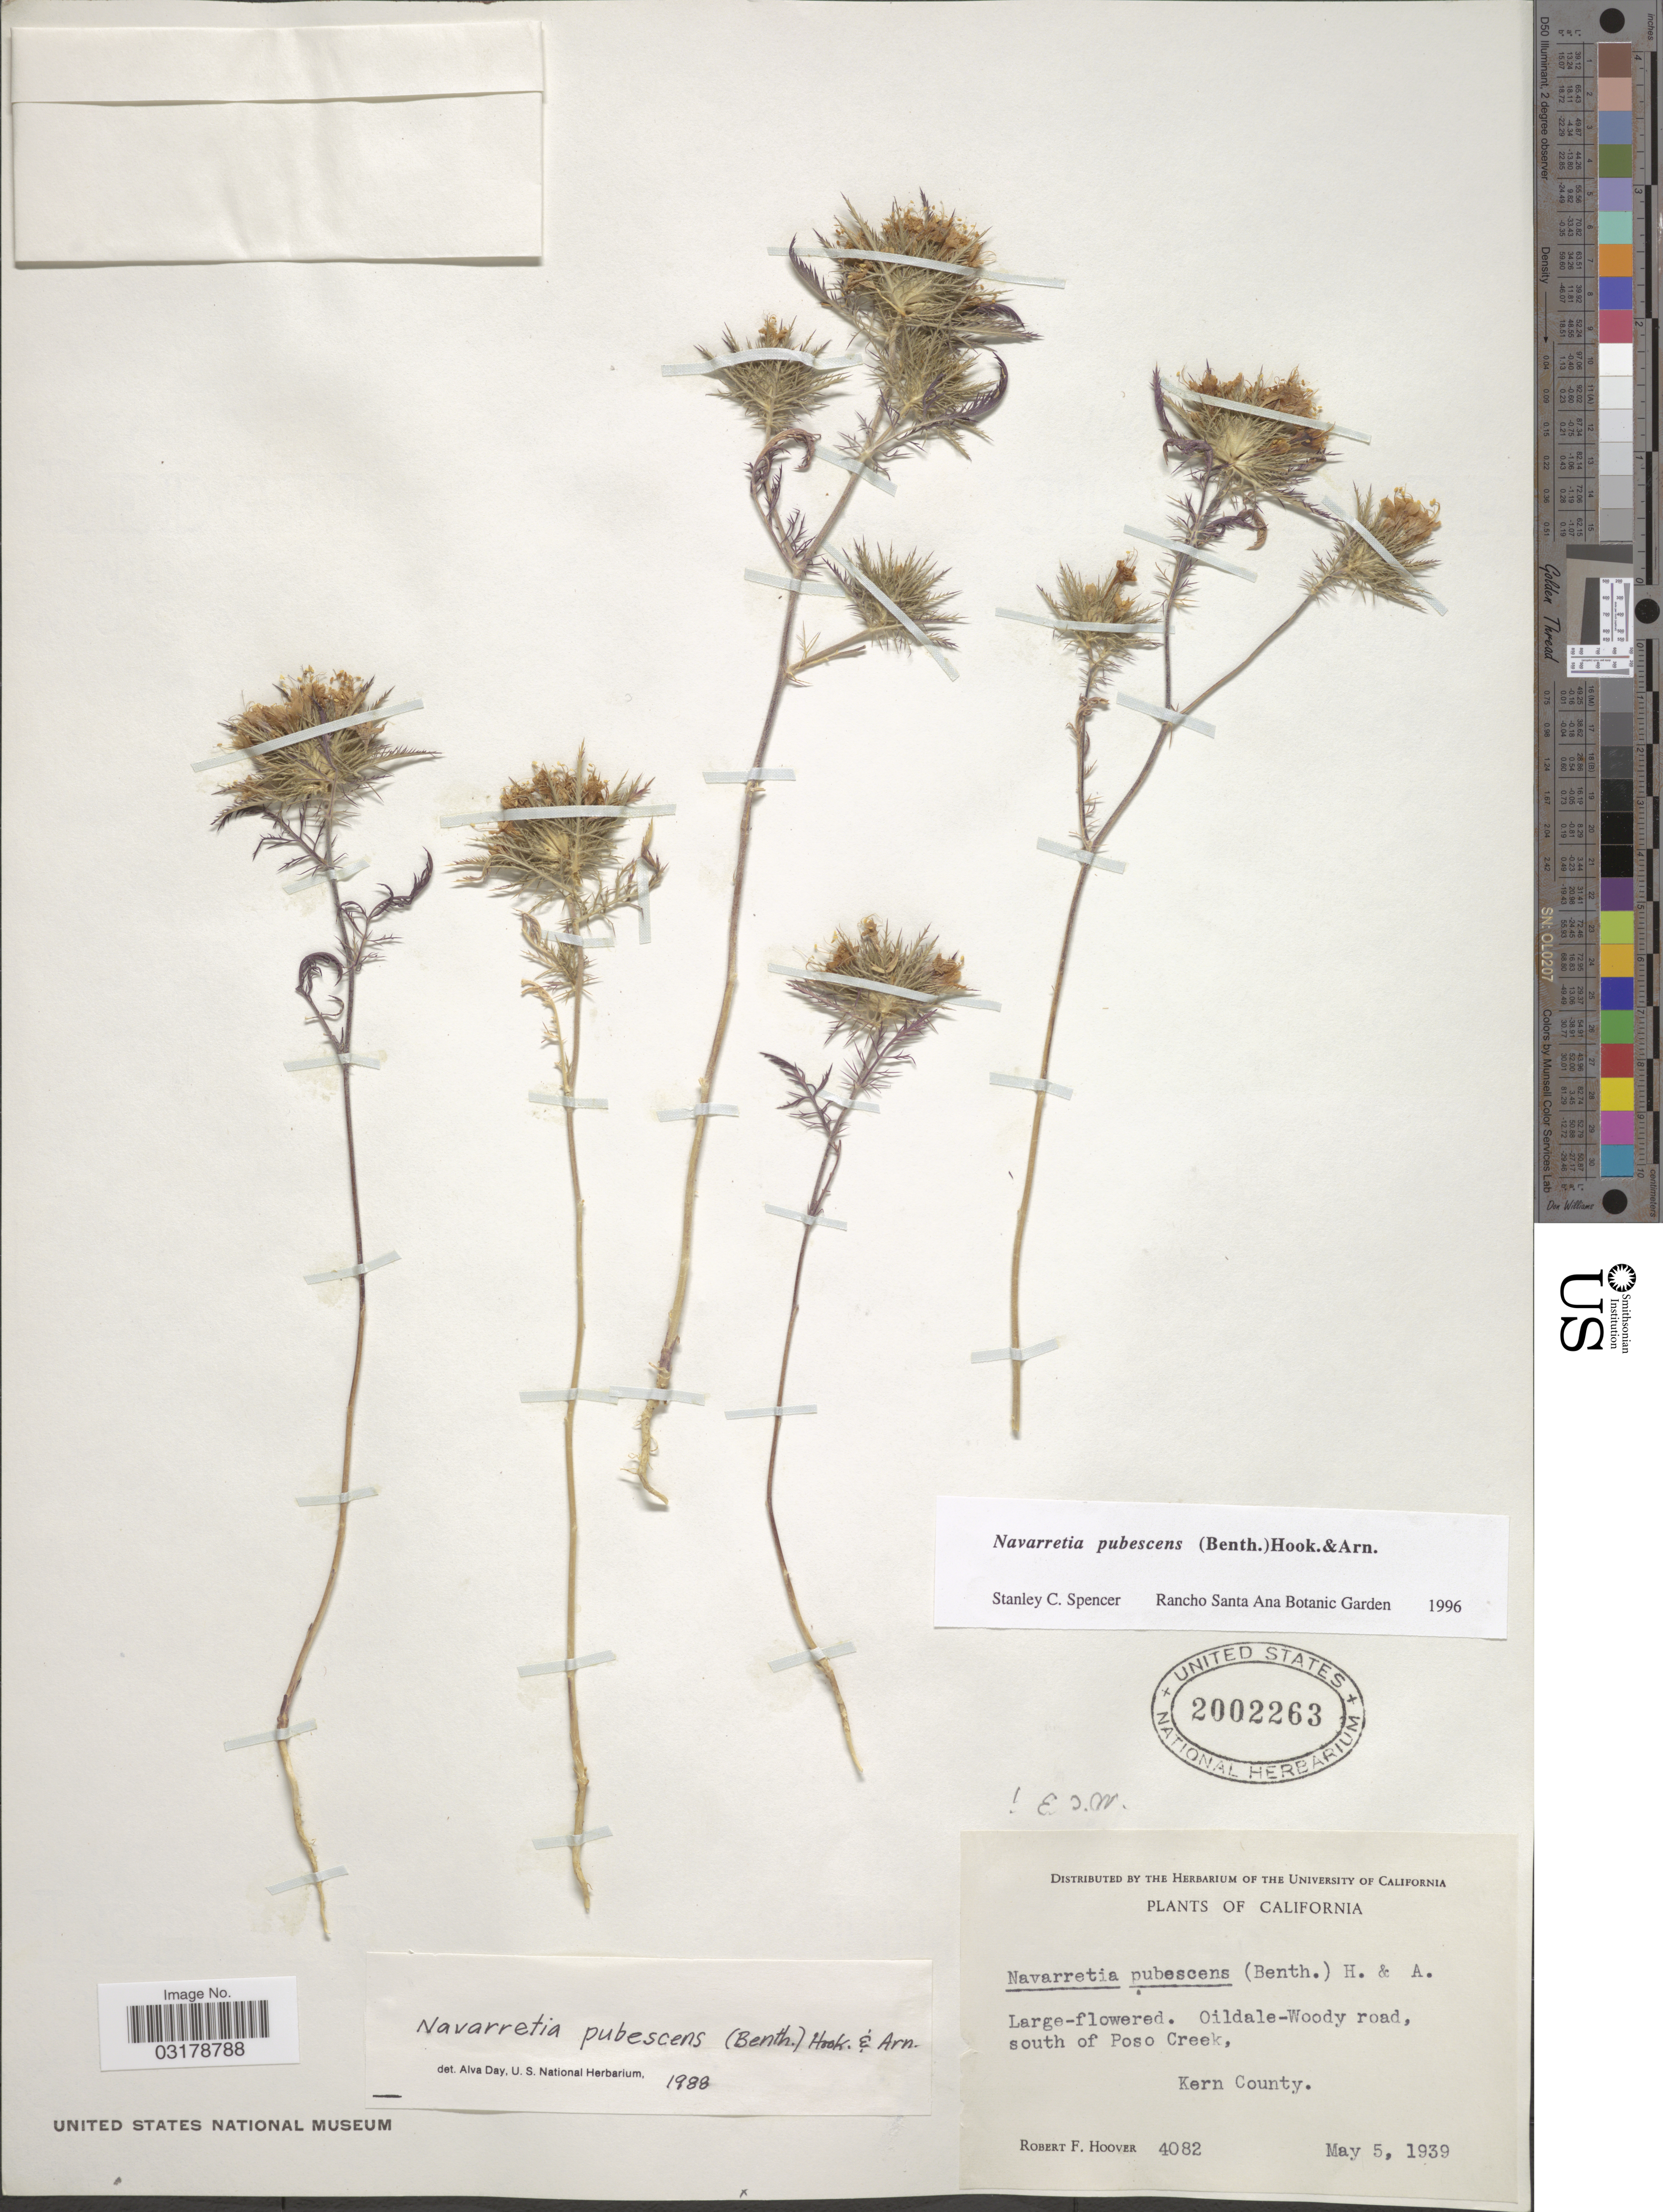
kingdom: Plantae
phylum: Tracheophyta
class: Magnoliopsida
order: Ericales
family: Polemoniaceae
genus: Navarretia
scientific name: Navarretia pubescens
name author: (Benth.) Hook. & Arn.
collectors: R. F. Hoover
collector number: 4082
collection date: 1939-05-05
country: United States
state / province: California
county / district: Kern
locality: Oildale-Woody road, south of Poso Creek, Kern County.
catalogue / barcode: US 2002263